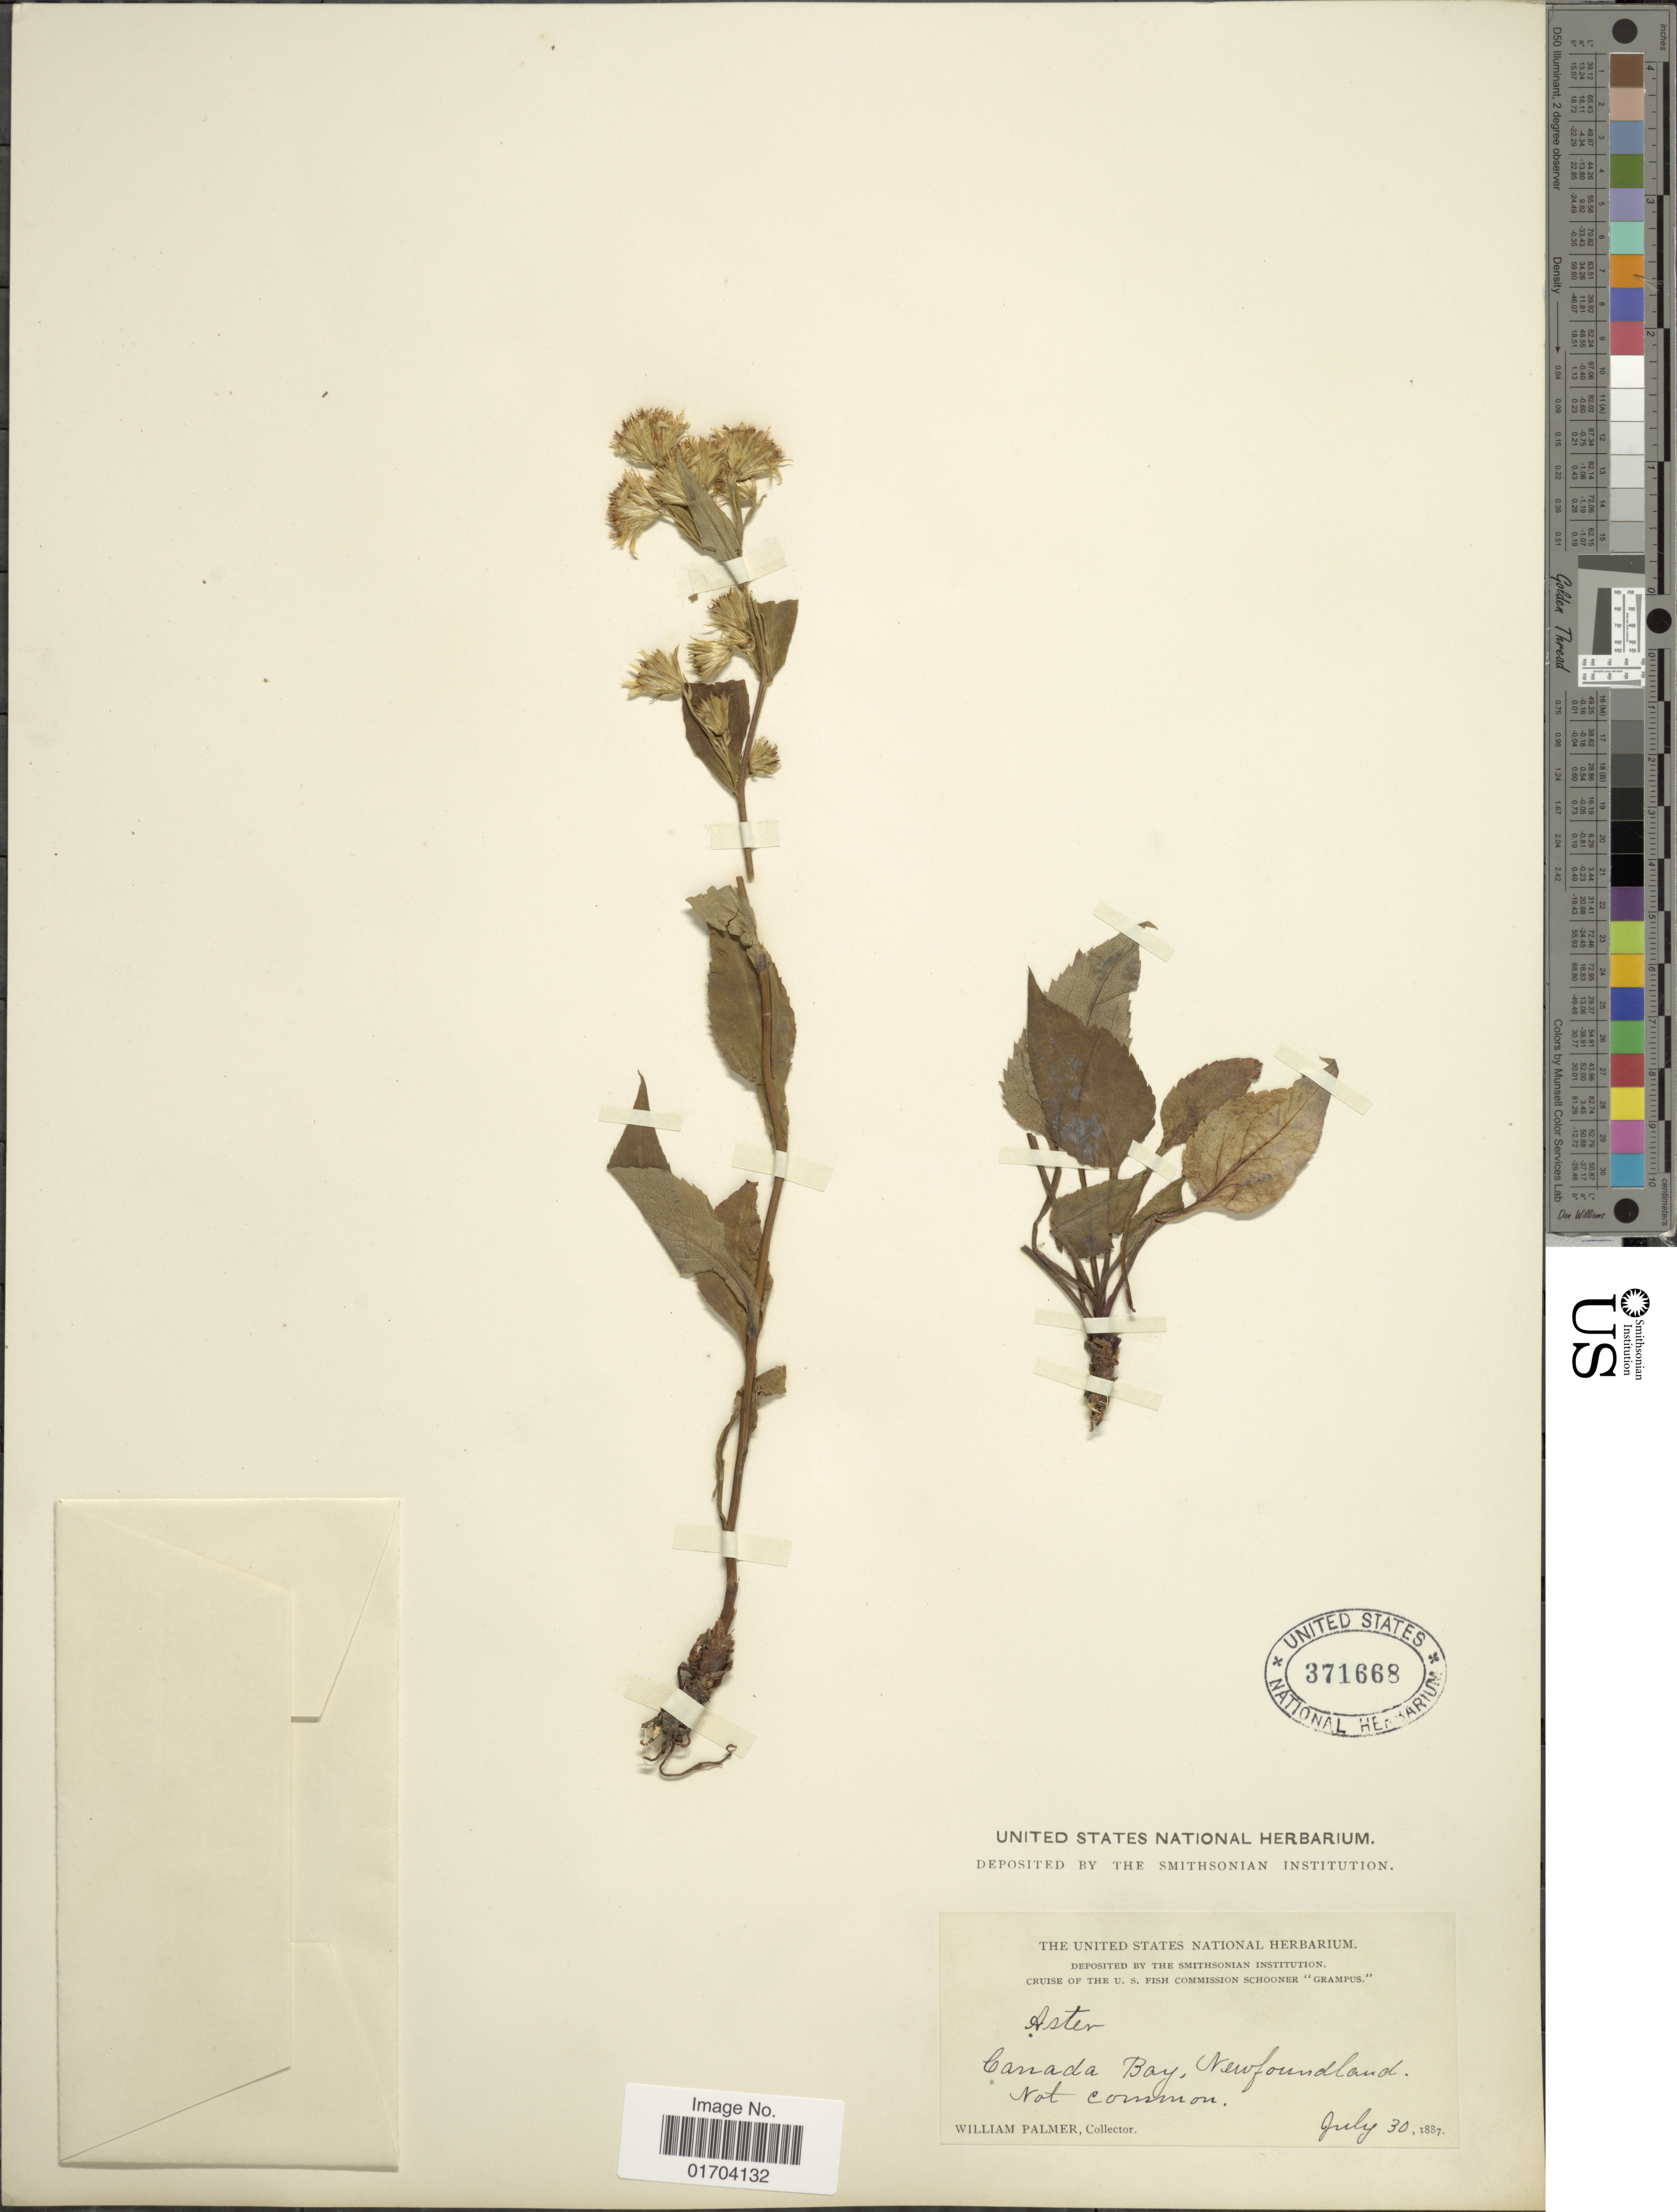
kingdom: Plantae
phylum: Tracheophyta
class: Magnoliopsida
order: Asterales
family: Asteraceae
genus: Symphyotrichum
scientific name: Symphyotrichum sp.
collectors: W. Palmer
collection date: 1887-07-30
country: Canada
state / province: Newfoundland and Labrador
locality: Canada Bay.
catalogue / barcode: US 371668